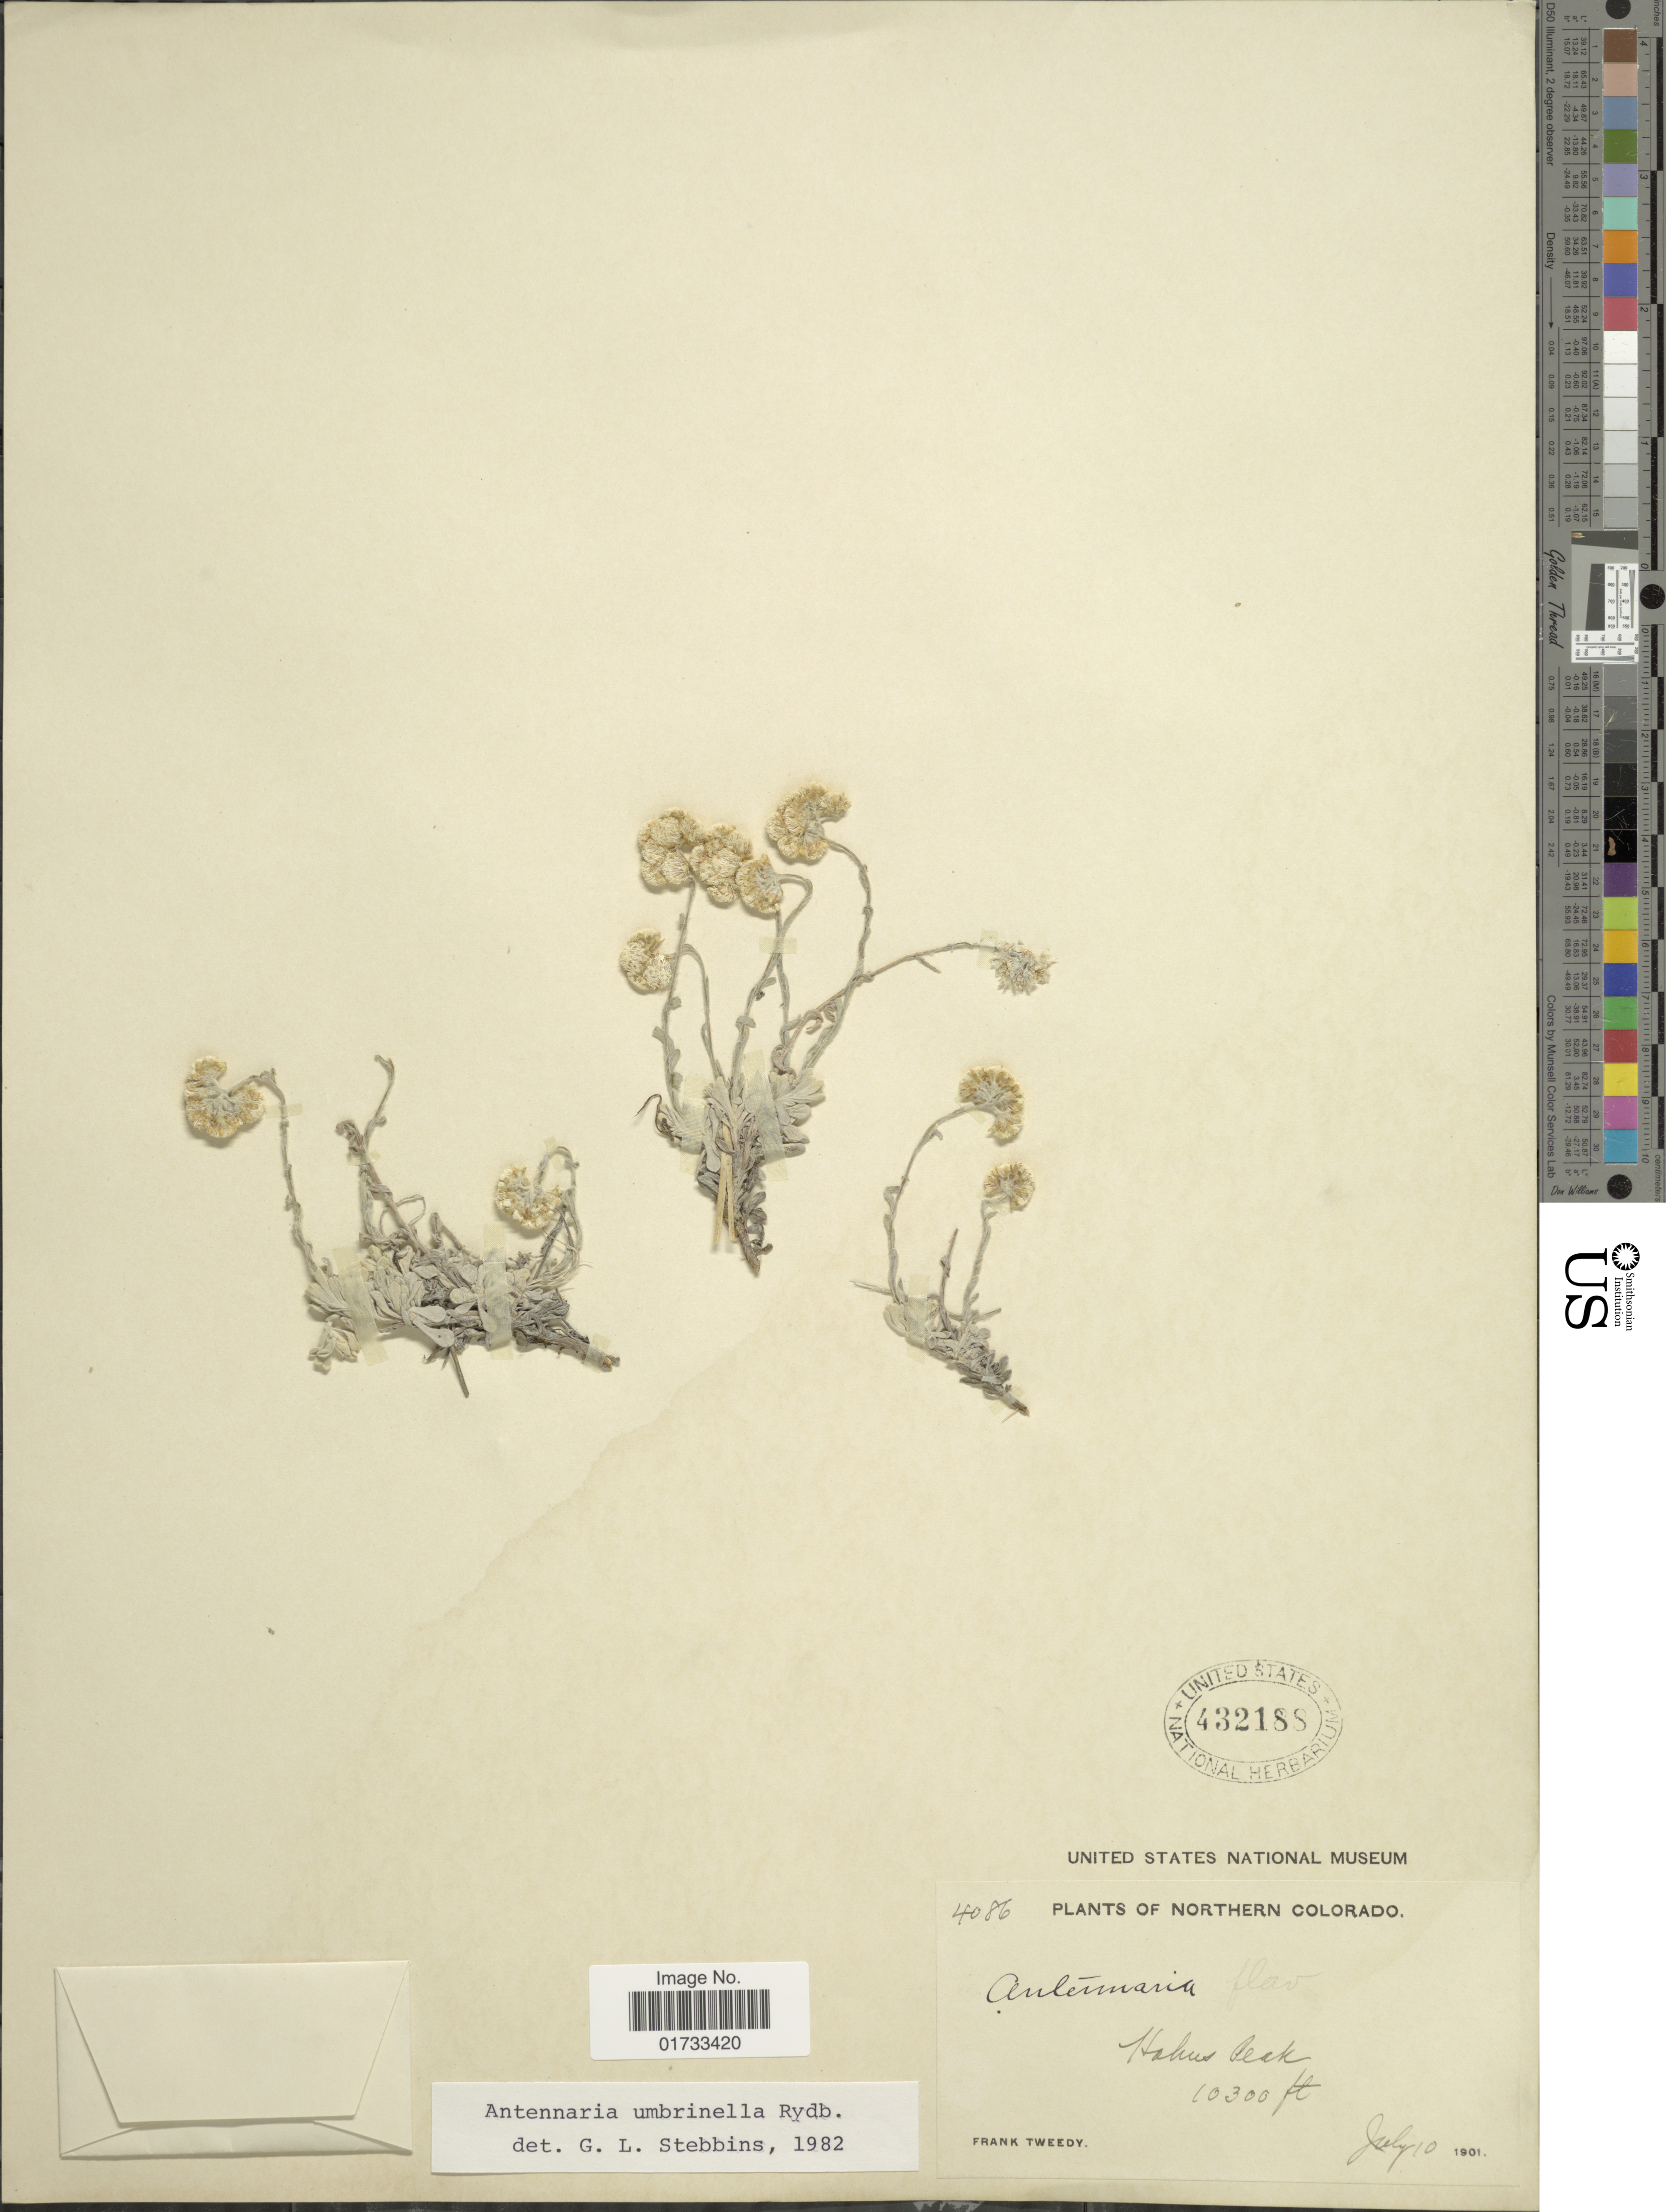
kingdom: Plantae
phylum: Tracheophyta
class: Magnoliopsida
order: Asterales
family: Asteraceae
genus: Antennaria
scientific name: Antennaria umbrinella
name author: Rydb.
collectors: F. Tweedy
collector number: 4086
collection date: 1901-07-10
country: United States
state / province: Colorado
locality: Northern Colorado, Hahns Peak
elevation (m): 3139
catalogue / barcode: US 432188